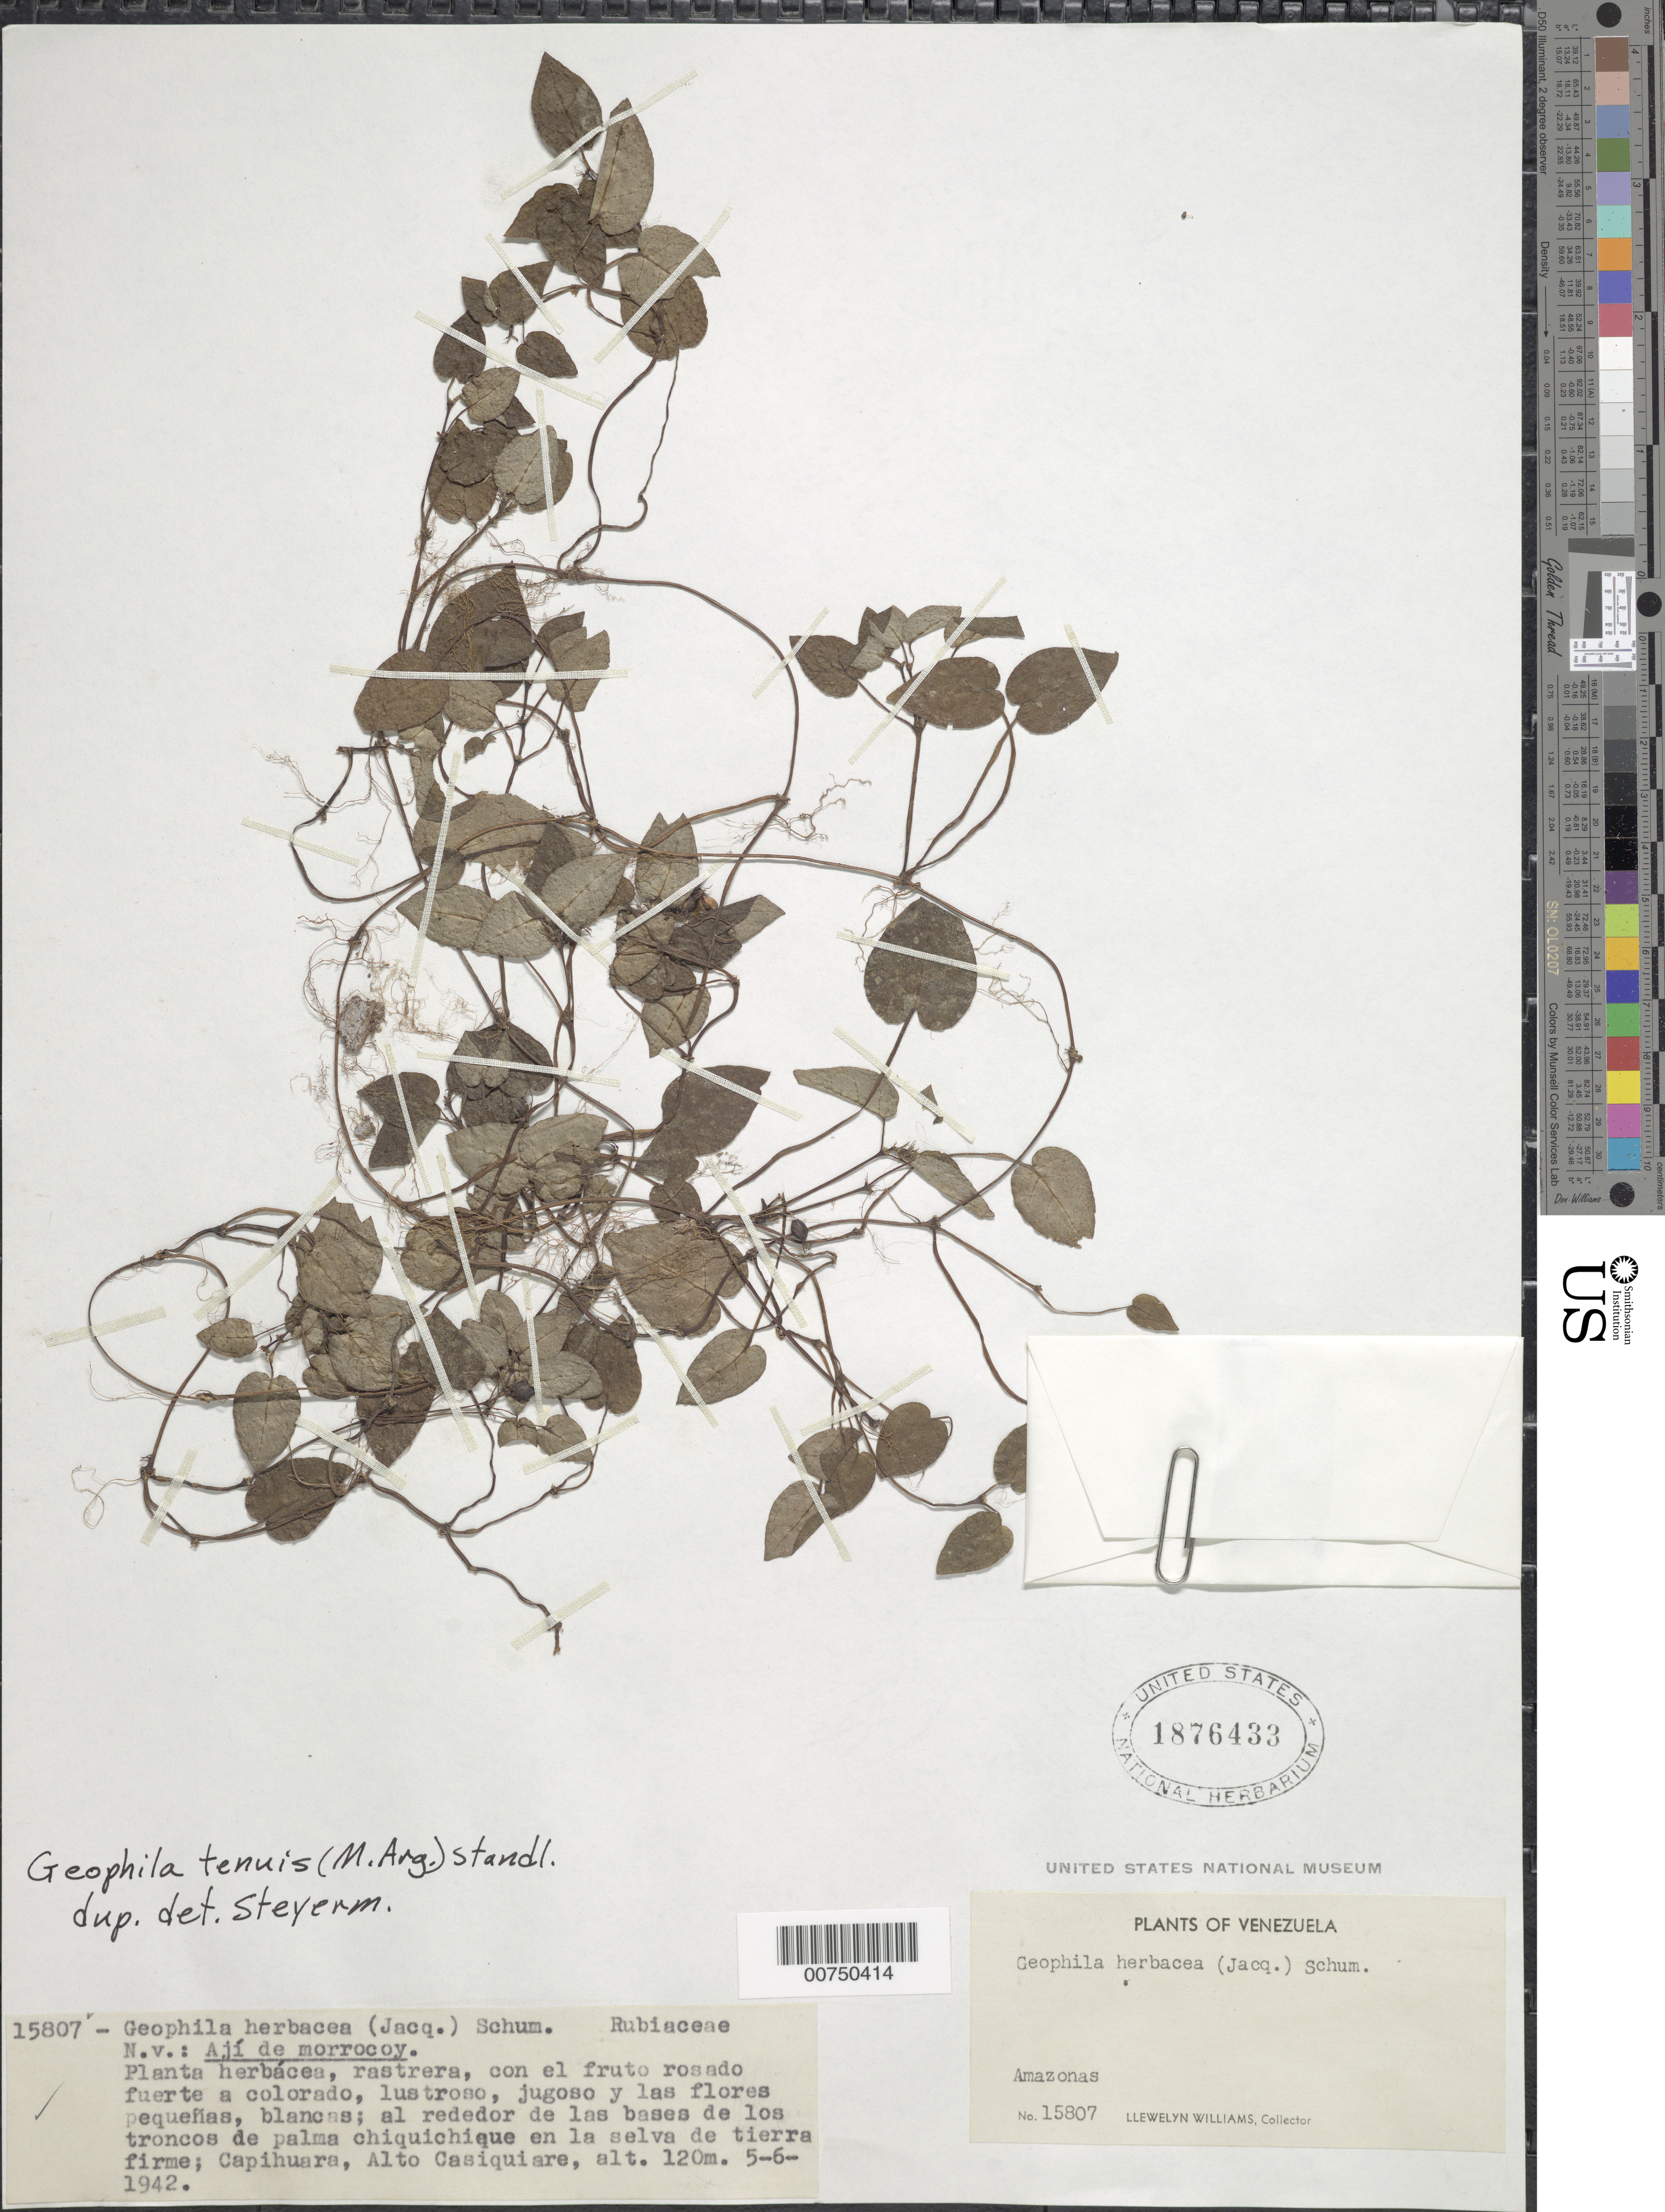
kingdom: Plantae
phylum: Tracheophyta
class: Magnoliopsida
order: Gentianales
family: Rubiaceae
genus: Geophila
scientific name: Geophila tenuis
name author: (Müll. Arg.) Standl.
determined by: Steyermark, Julian A., (VEN)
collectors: Ll. Williams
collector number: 15807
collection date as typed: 5-Jun-42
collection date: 1942-06-05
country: Venezuela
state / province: Amazonas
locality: Capihuara, Alto Casiquiare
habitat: Alrededor de las bases de los troncos de palma chiquichique en la selva de tierra firme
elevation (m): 120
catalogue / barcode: US 1876433